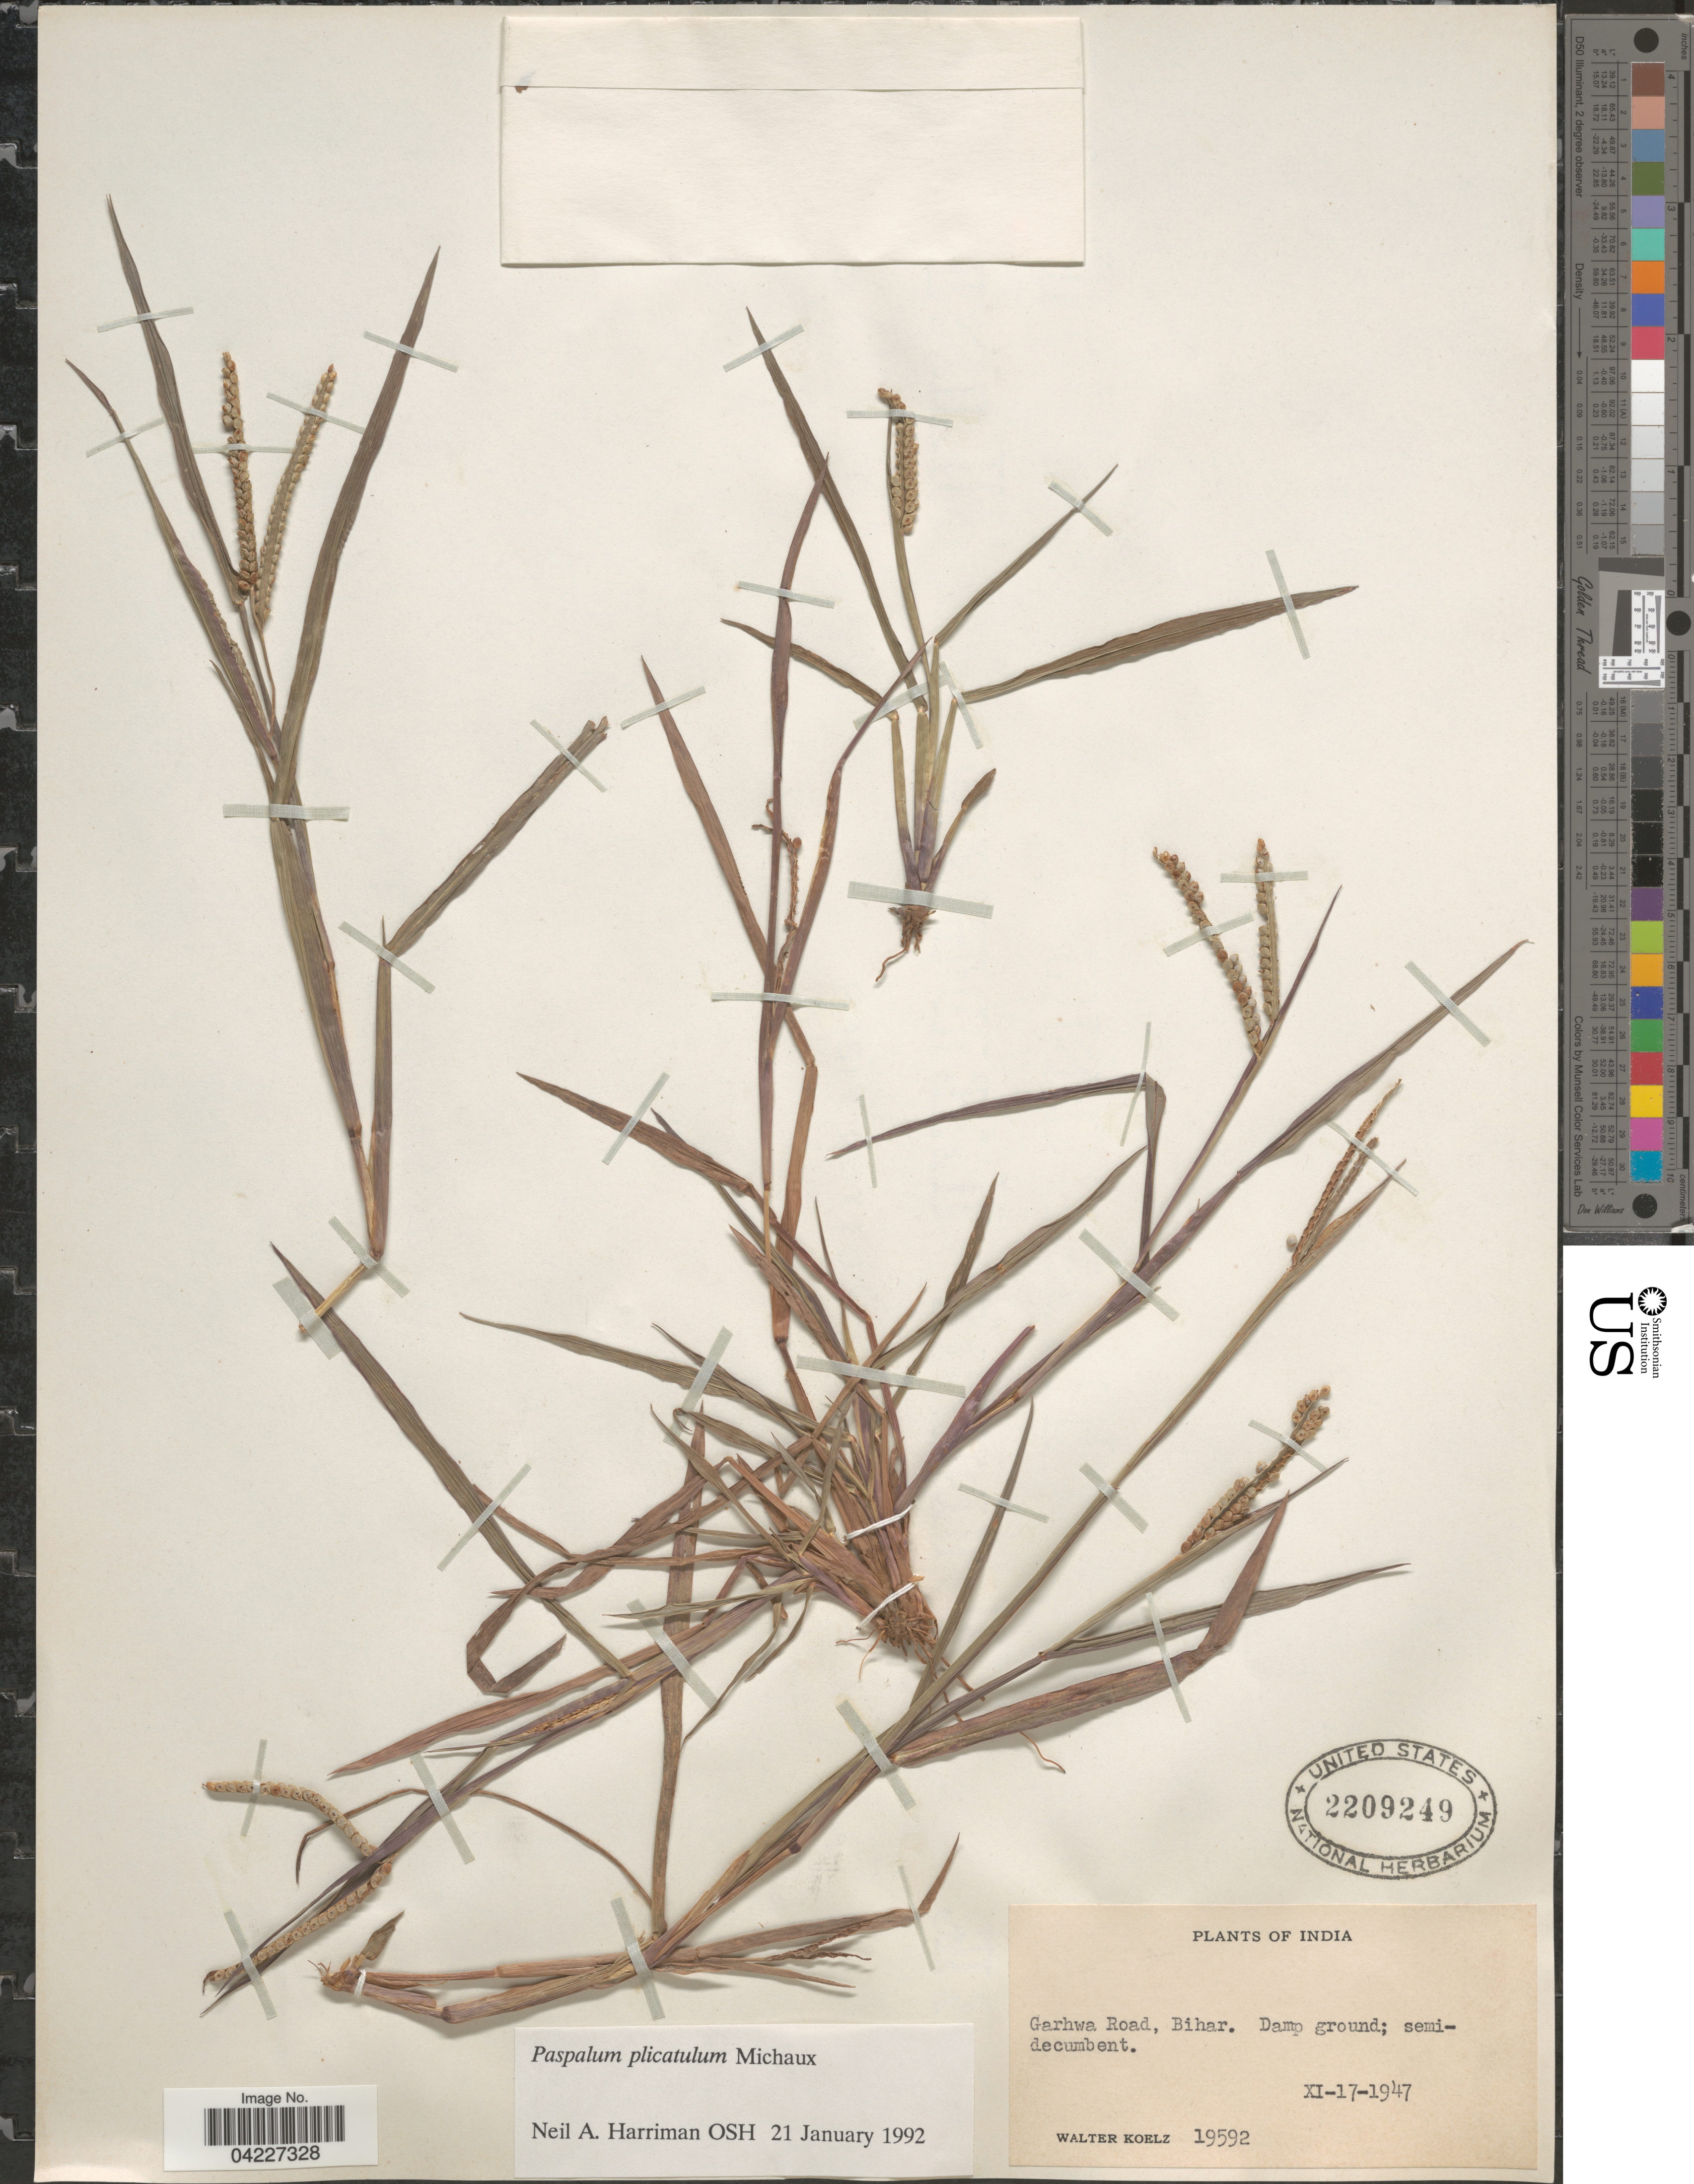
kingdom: Plantae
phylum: Tracheophyta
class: Liliopsida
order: Poales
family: Poaceae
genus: Paspalum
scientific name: Paspalum plicatulum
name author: Michx.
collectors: W. N. Koelz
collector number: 19592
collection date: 1947-11-17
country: India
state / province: Bihar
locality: Garhwa Road.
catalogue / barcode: US 2209249